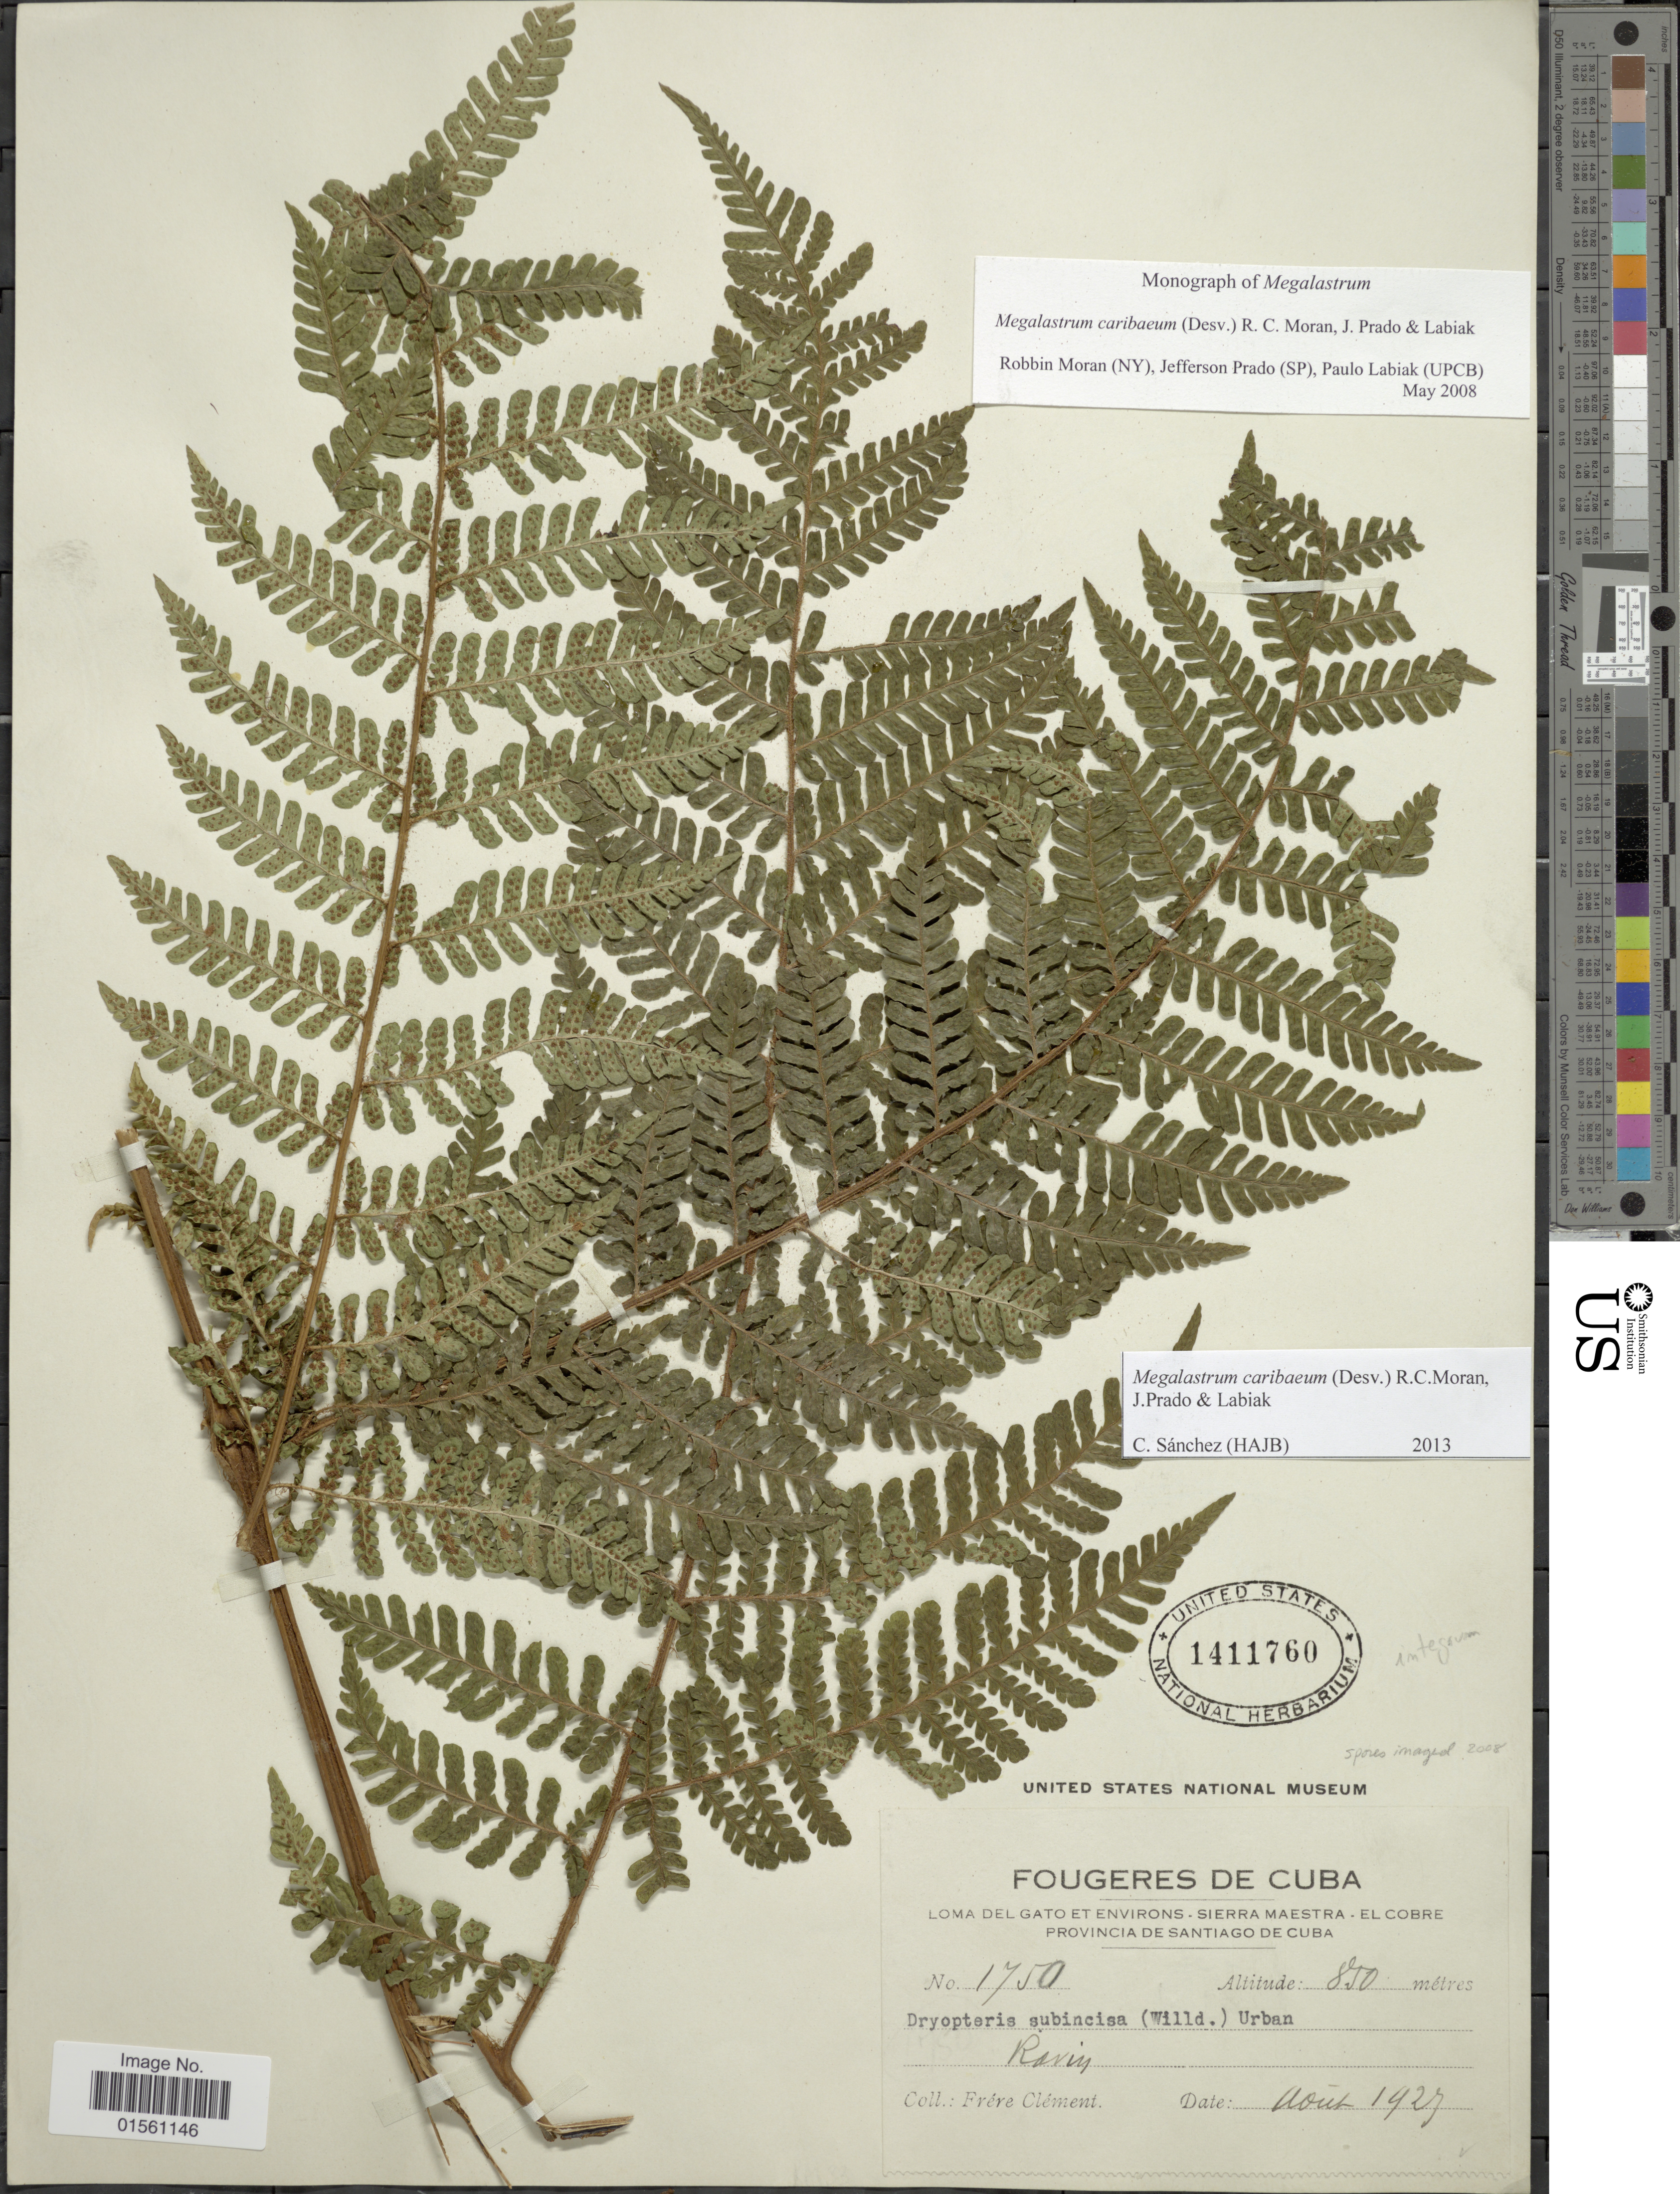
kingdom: Plantae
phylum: Tracheophyta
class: Polypodiopsida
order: Polypodiales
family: Dryopteridaceae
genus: Megalastrum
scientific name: Megalastrum caribaeum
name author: (Desv.) R.C. Moran et al.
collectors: B. Clement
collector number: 1750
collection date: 1927-08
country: Cuba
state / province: Santiago de Cuba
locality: Loma del Gato et Environs-Sierra Maestra- El Cobre Provincia de Santiago de Cuba.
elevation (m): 850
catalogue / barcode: US 1411760